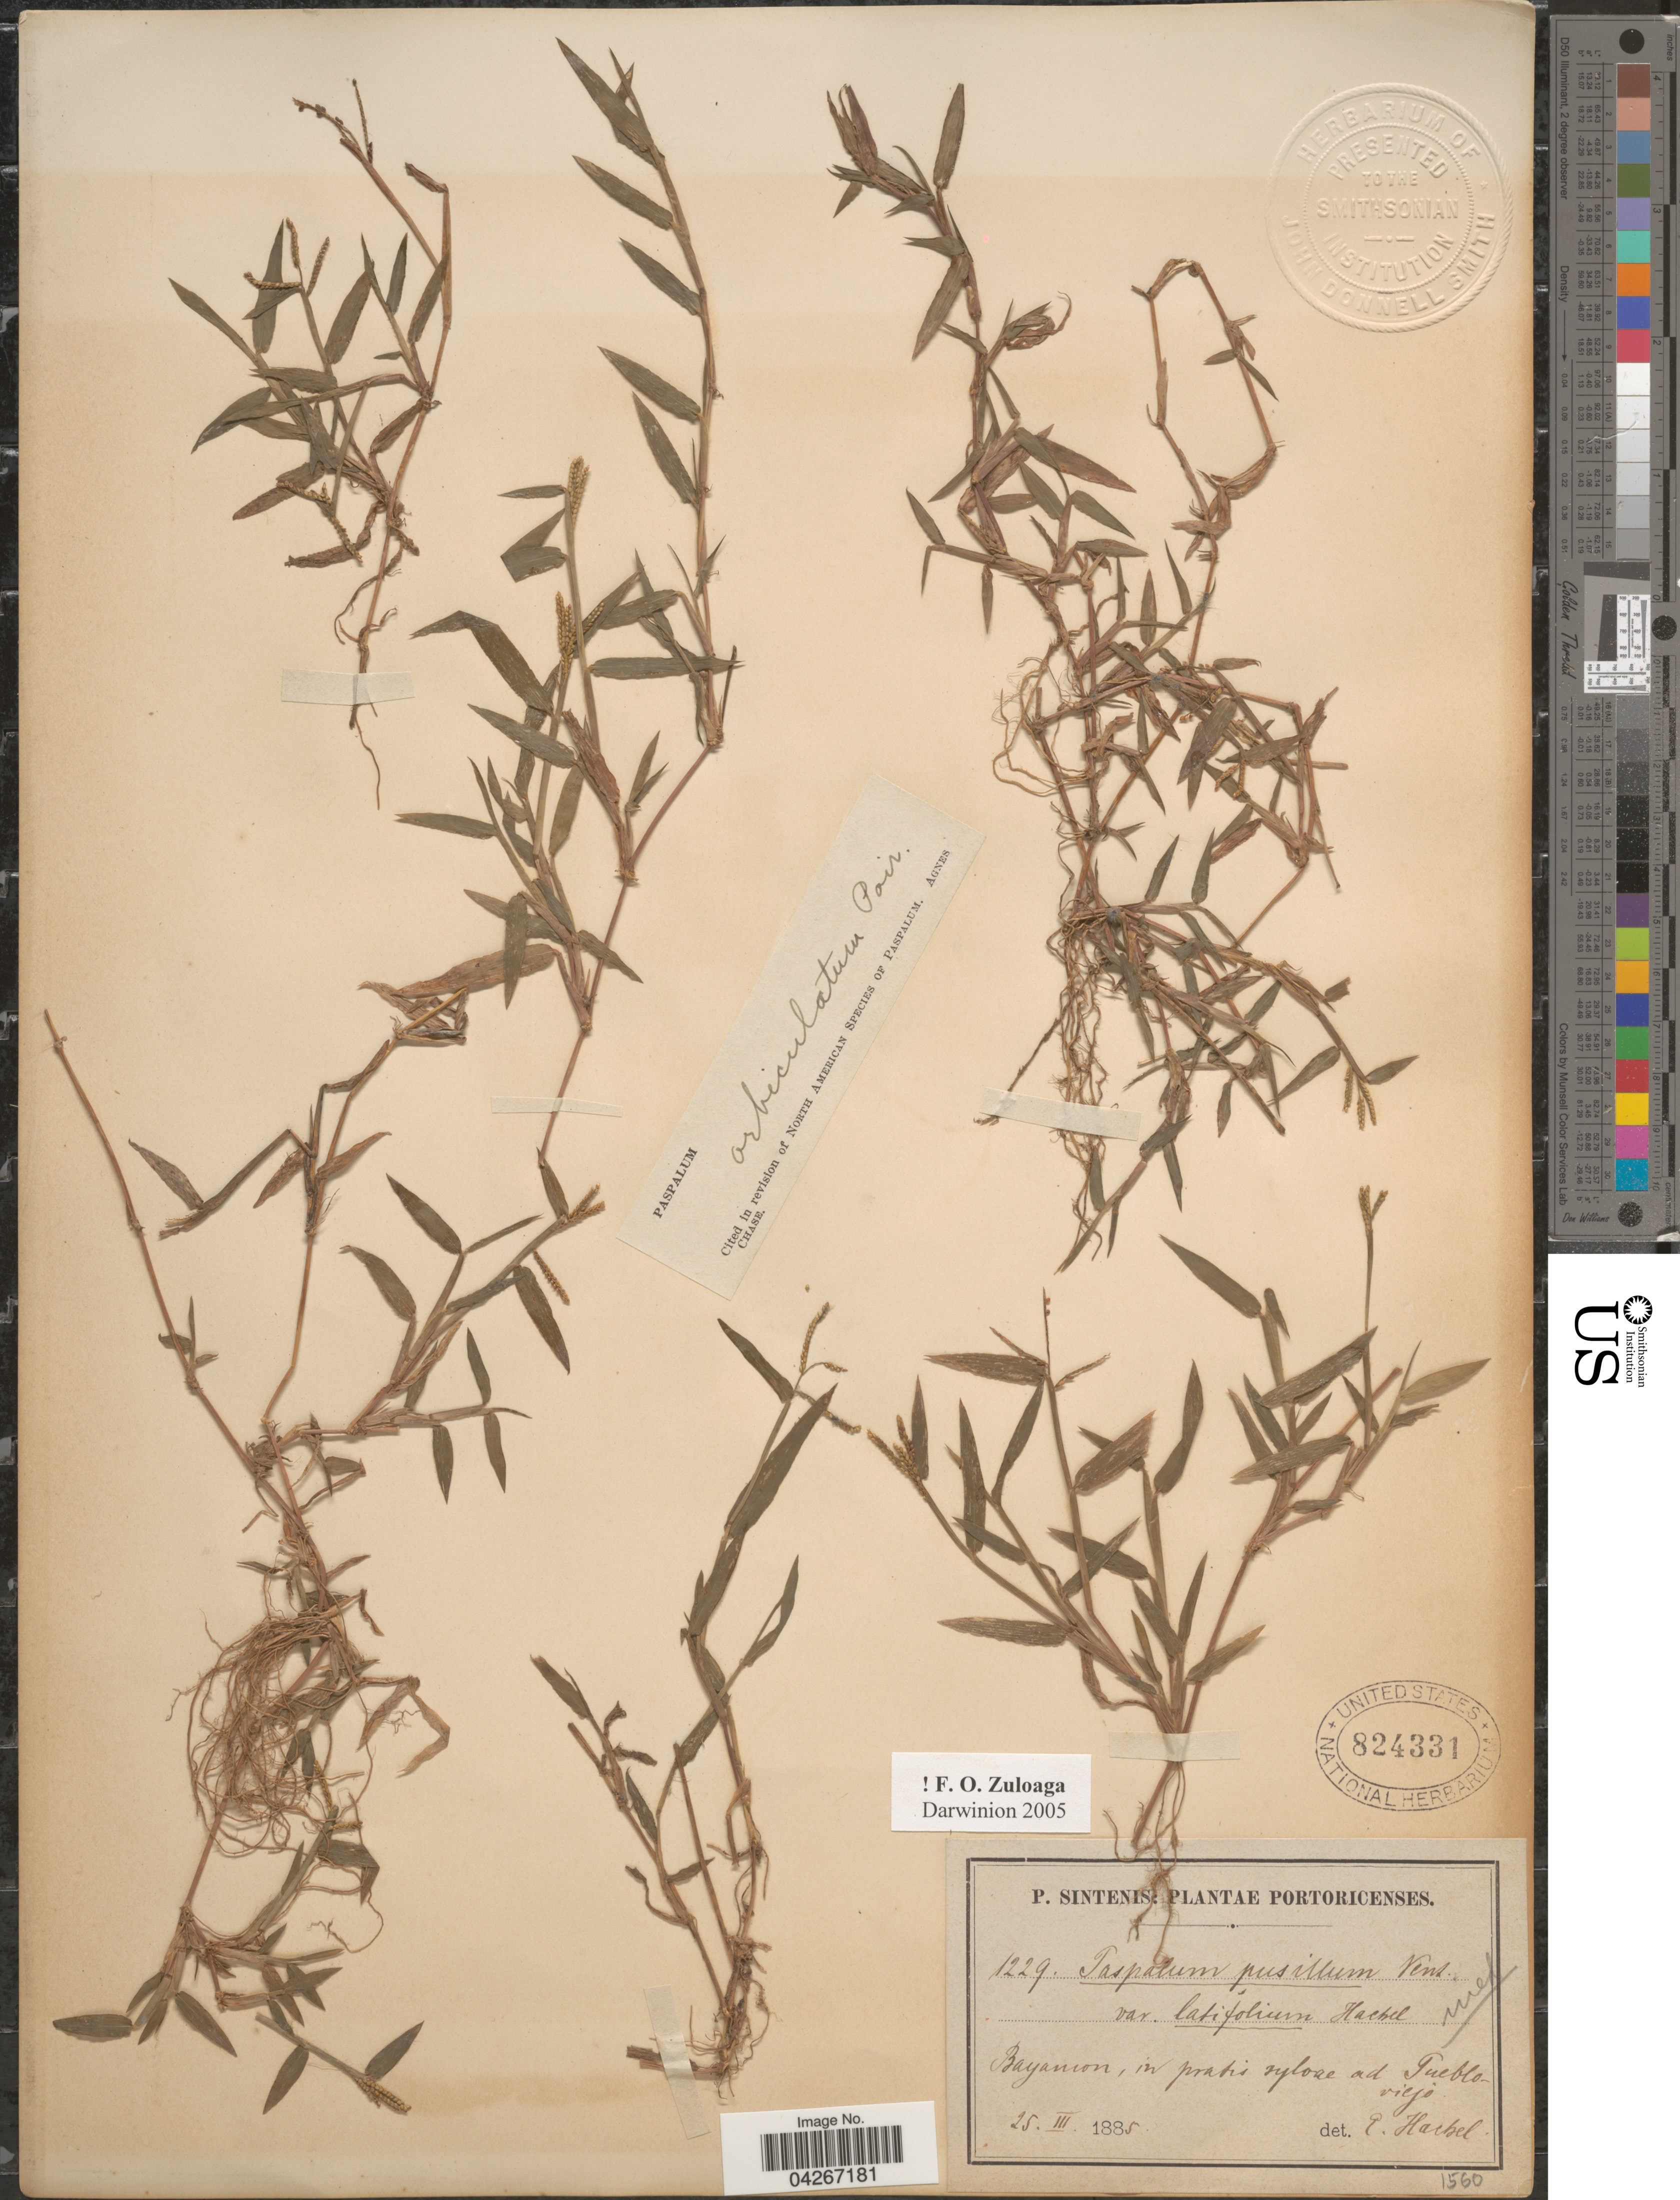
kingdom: Plantae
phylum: Tracheophyta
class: Liliopsida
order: Poales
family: Poaceae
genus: Paspalum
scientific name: Paspalum orbiculatum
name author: Poir. in Lam.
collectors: P. Sintenis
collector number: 1229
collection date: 1885-03-25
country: Puerto Rico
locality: Portoricenses. Bayamon, in pratis sylvae ad Pueblo-viejo.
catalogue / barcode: US 824331